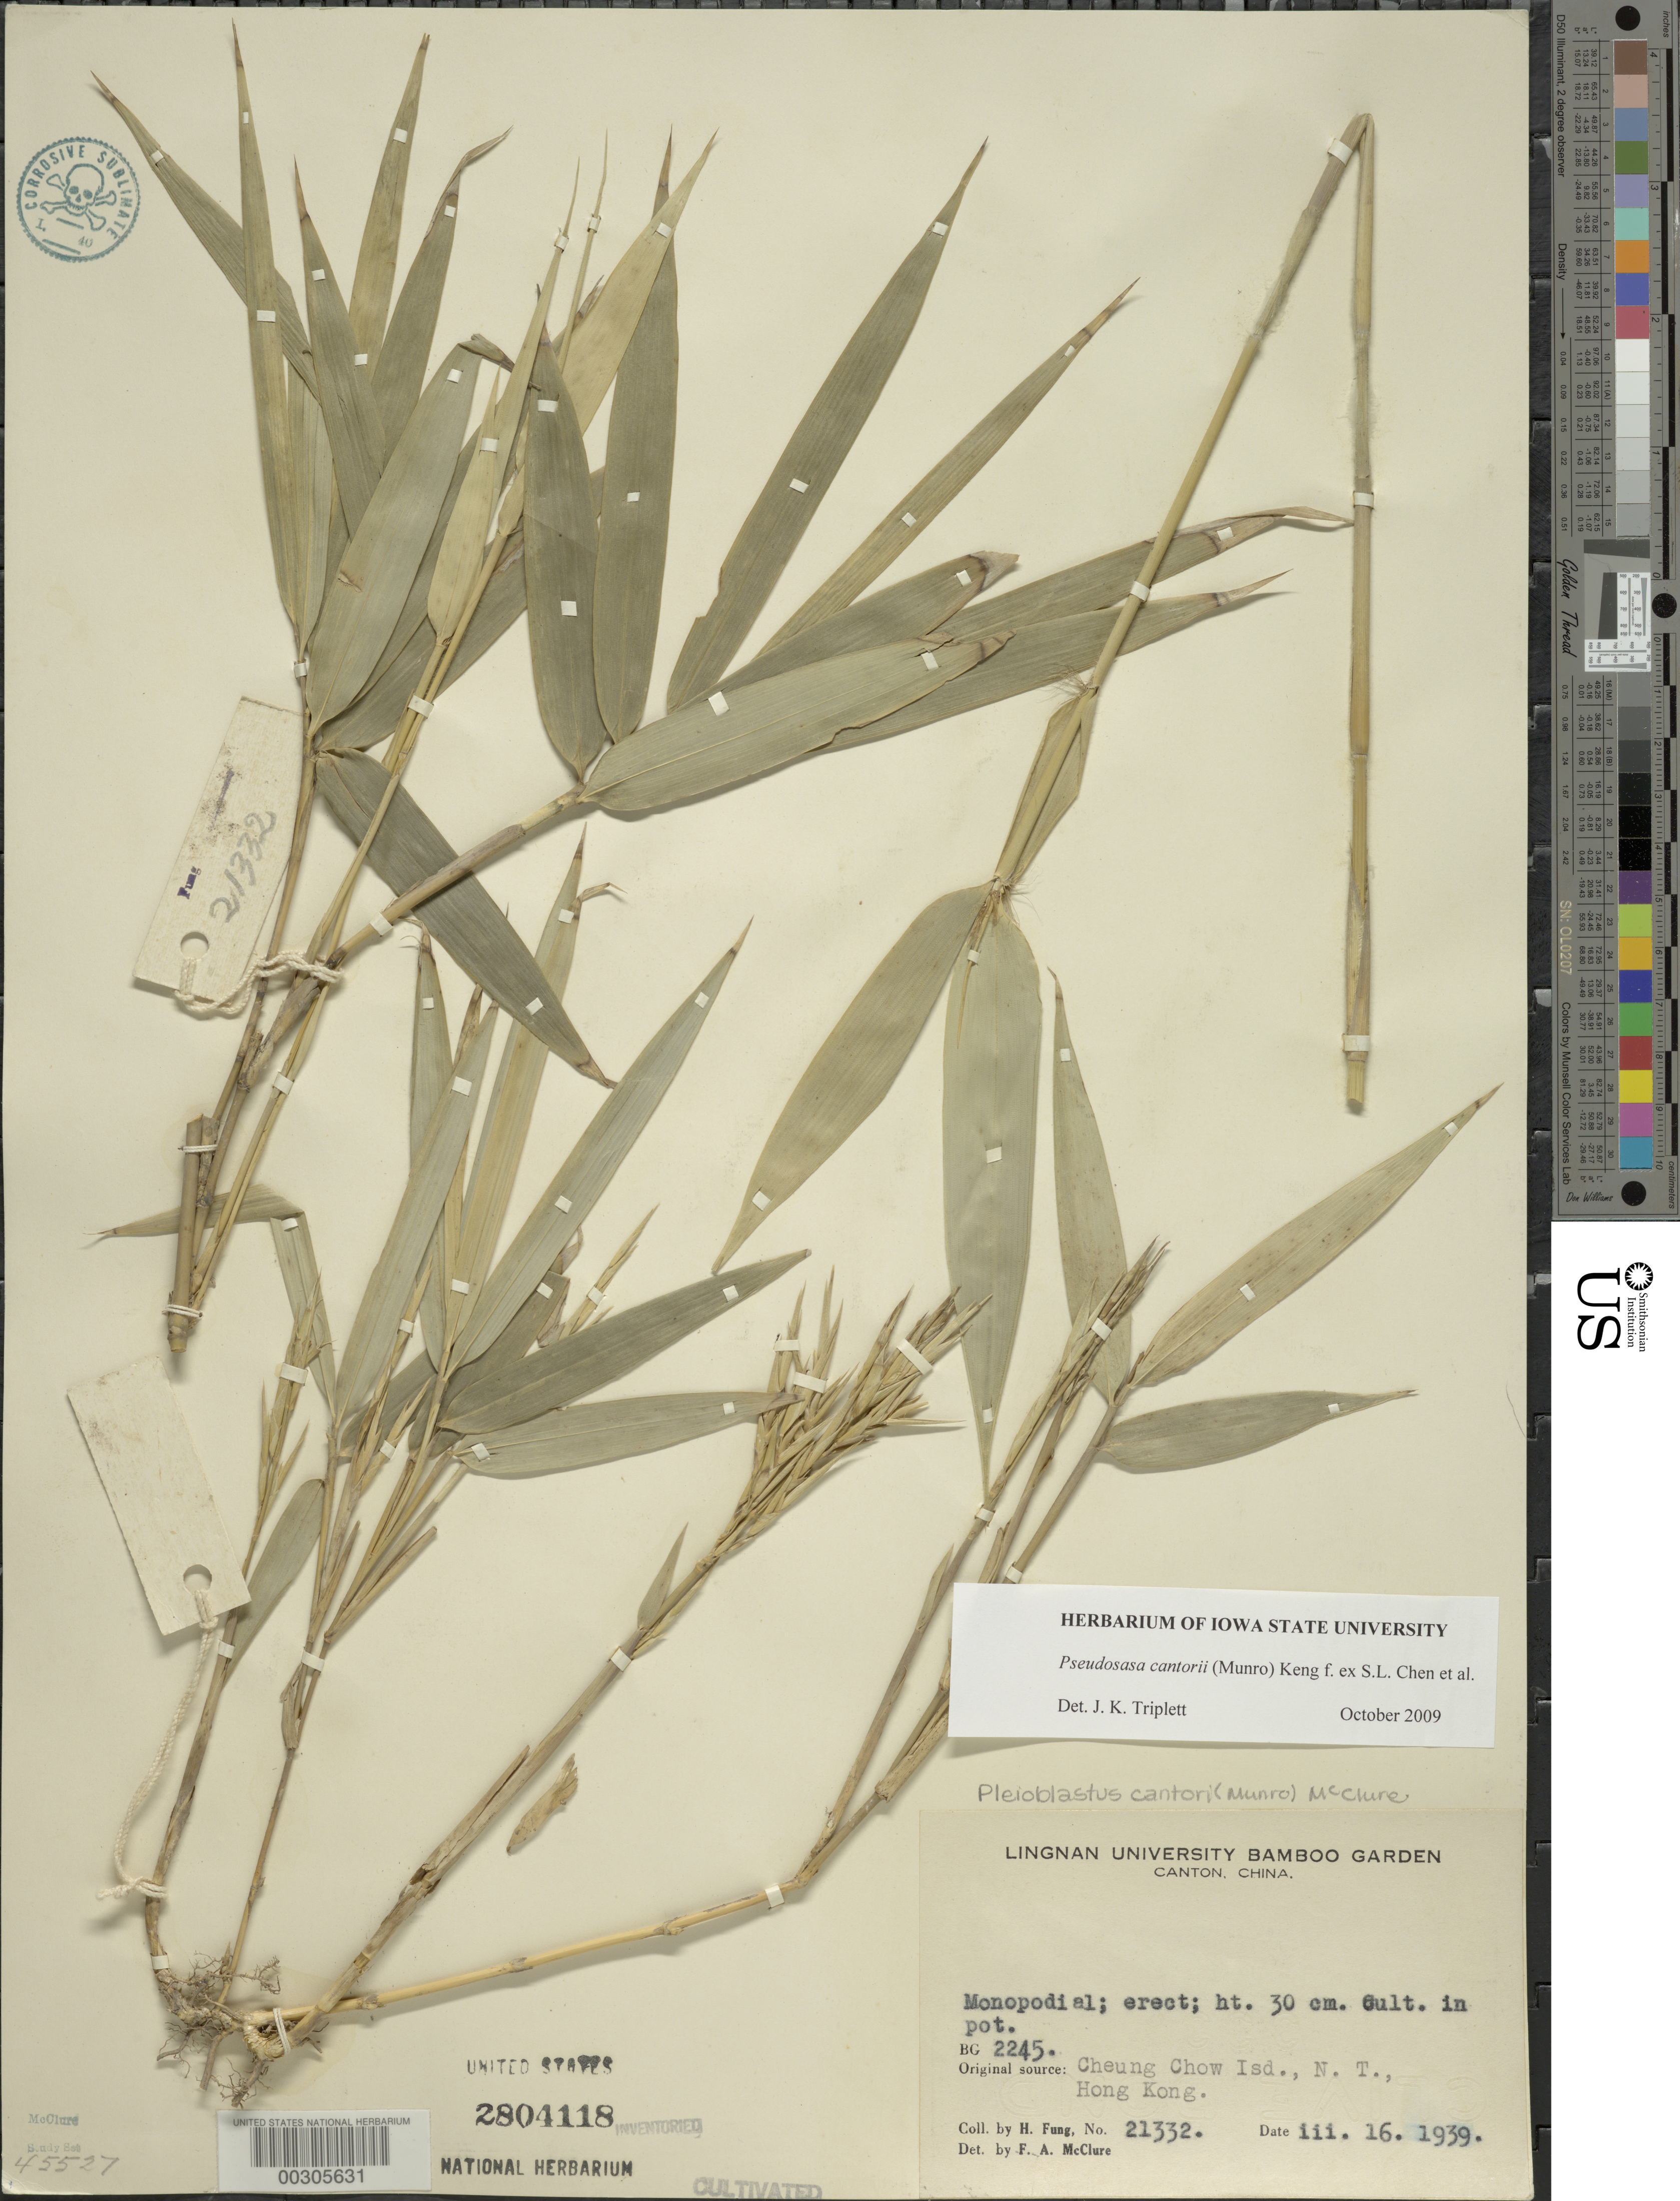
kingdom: Plantae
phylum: Tracheophyta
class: Liliopsida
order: Poales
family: Poaceae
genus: Pseudosasa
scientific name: Pseudosasa cantorii (Munro) Keng f. ex S.L. Chen et al.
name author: (Munro) Keng f. ex S.L. Chen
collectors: H. L. Fung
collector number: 21332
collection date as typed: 16 Mar 1939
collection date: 1939-03-16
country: China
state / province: Guangdong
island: Honam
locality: Lingnan univ. bg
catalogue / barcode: US 2804118